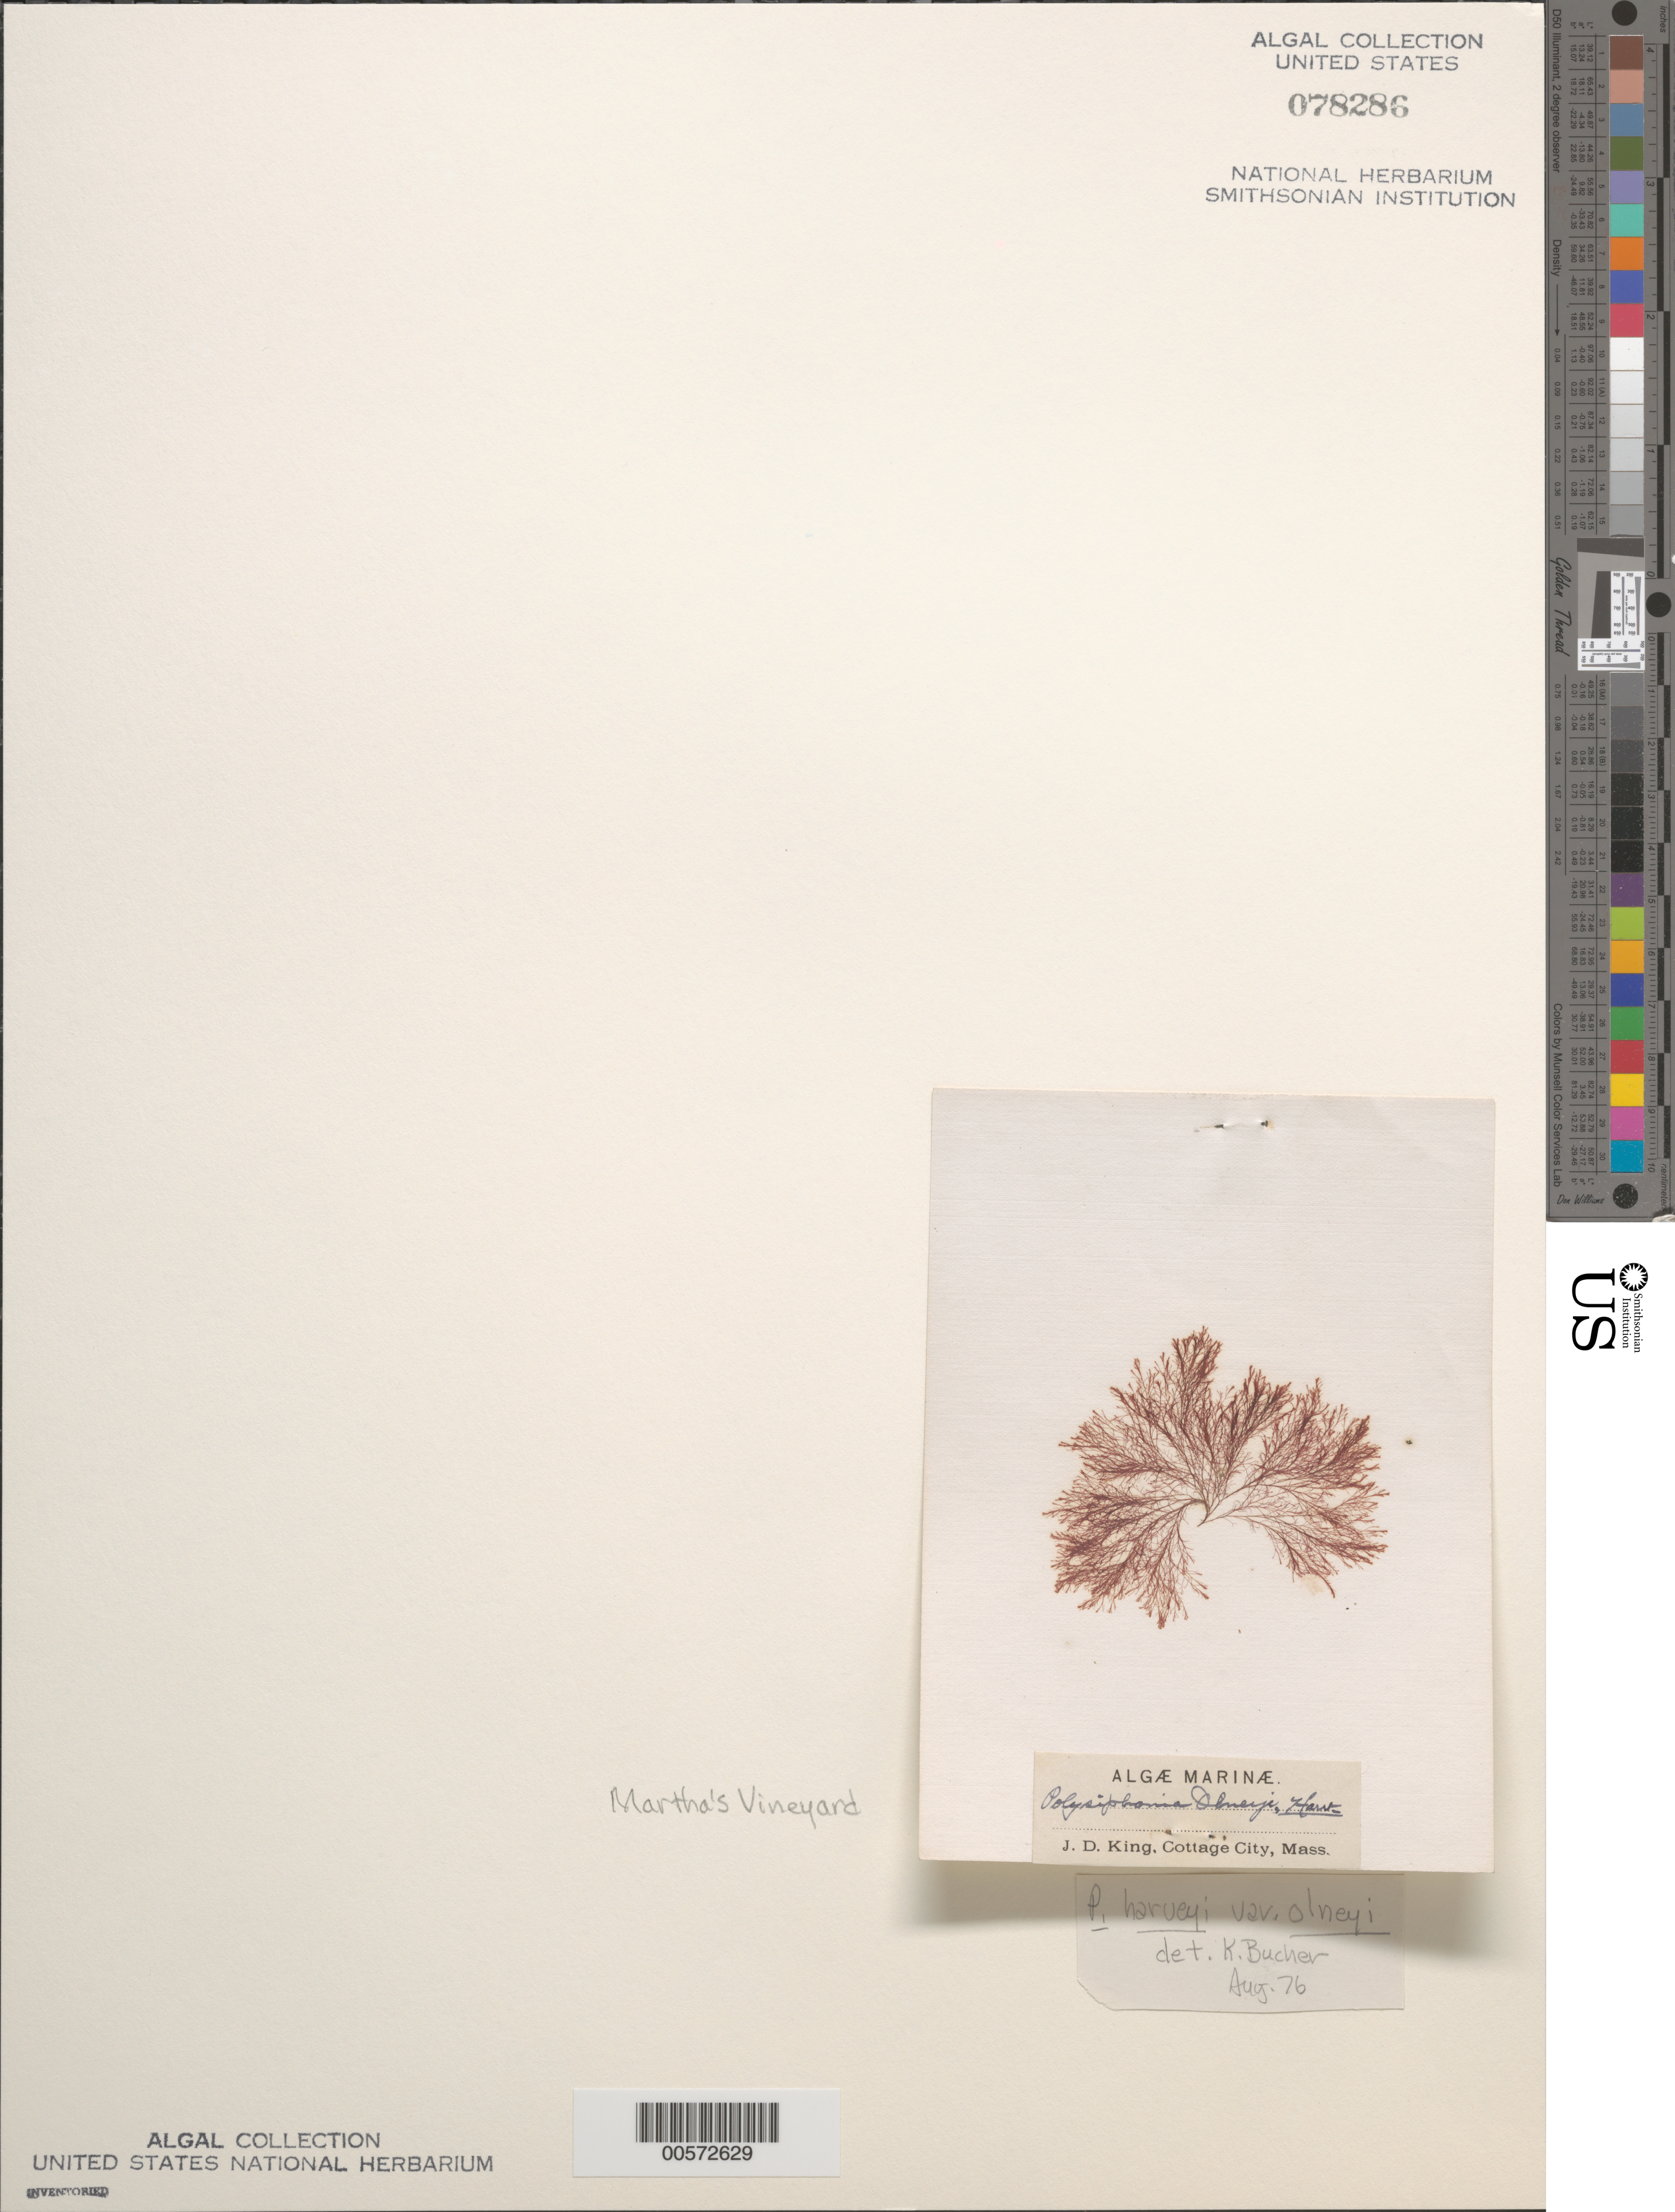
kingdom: Plantae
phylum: Rhodophyta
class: Florideophyceae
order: Ceramiales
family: Rhodomelaceae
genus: Melanothamnus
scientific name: Melanothamnus harveyi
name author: (Bailey) Diaz-Tapia & C.A. Maggs in Diaz-Tapia et al.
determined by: Algae name updating Project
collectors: J. D. King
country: United States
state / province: Massachusetts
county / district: Dukes County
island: Martha's Vineyard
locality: Cottage City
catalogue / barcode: US 78286